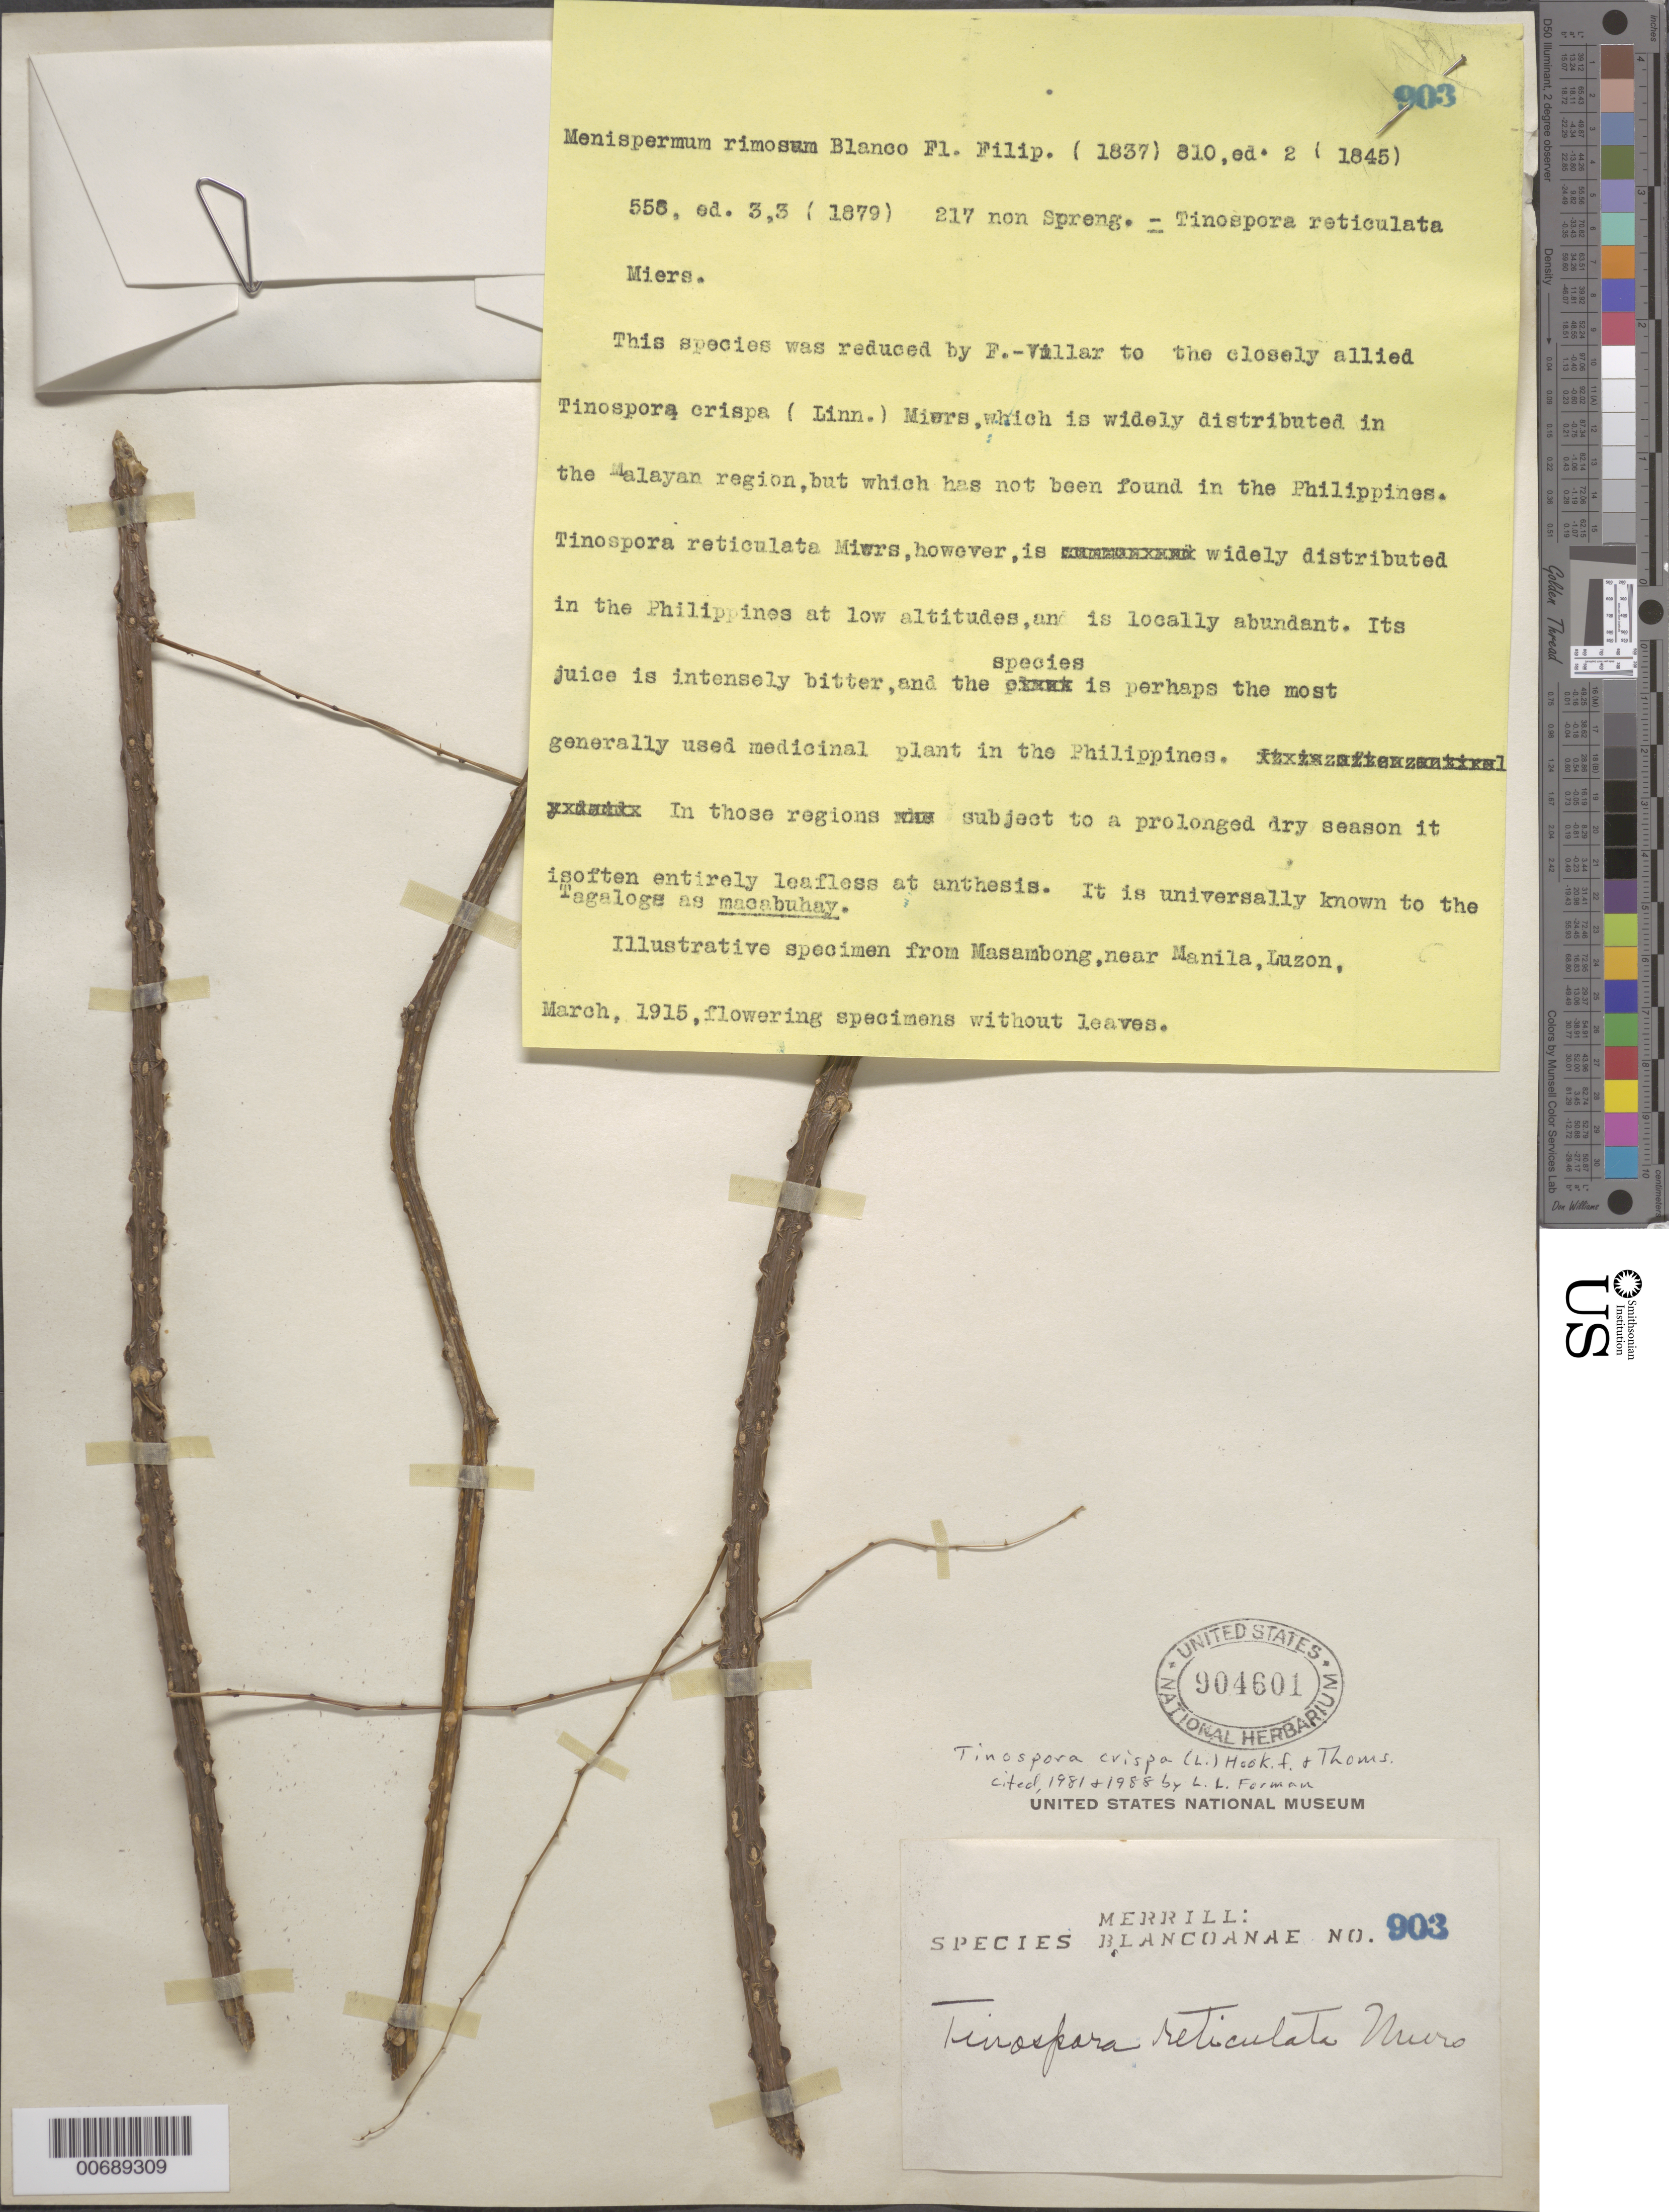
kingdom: Plantae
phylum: Tracheophyta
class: Magnoliopsida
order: Ranunculales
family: Menispermaceae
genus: Tinospora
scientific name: Tinospora crispa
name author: (L.) Hook. f. & Thomson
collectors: E. D. Merrill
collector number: Sp. Blancoan. 0903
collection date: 1915-03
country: Philippines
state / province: National Capital Region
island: Luzon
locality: Masambong, near Manila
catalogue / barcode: US 904601